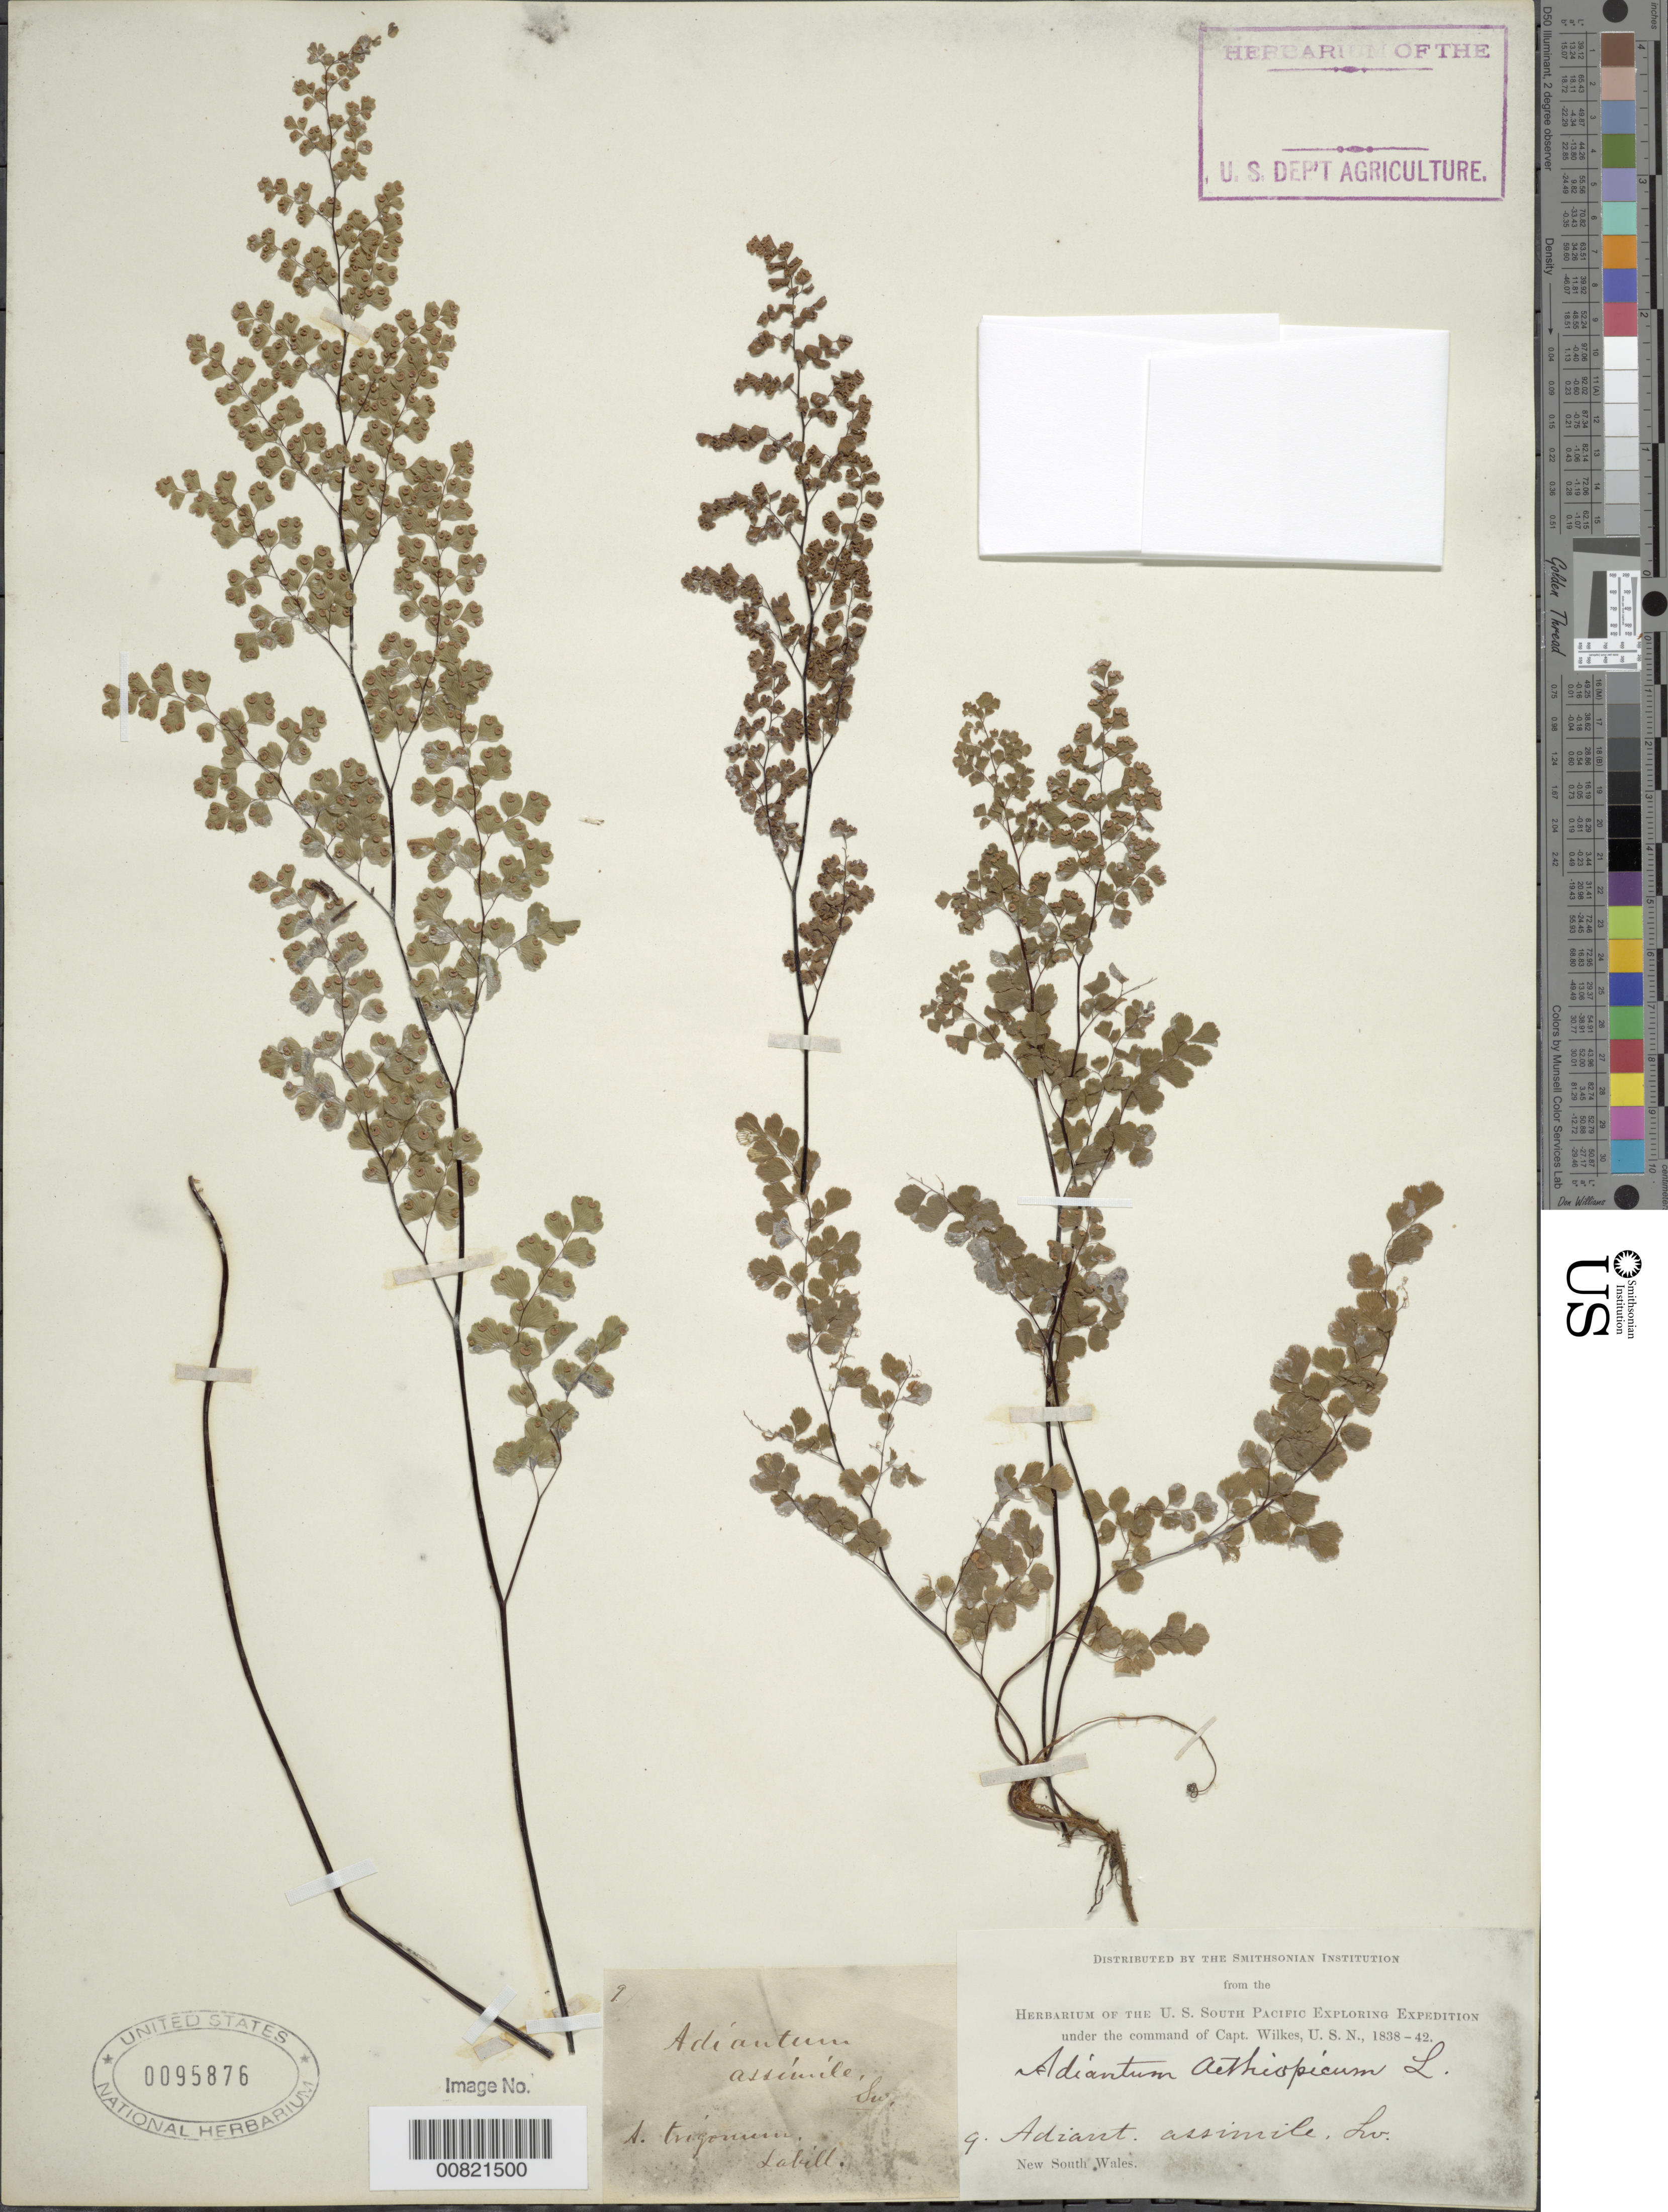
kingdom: Plantae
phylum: Tracheophyta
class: Polypodiopsida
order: Polypodiales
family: Pteridaceae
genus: Adiantum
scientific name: Adiantum poiretii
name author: Wikstr.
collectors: Wilkes Explor. Exped.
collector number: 9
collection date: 1838/1842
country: Australia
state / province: New South Wales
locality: New S. Wales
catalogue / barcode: US 95876